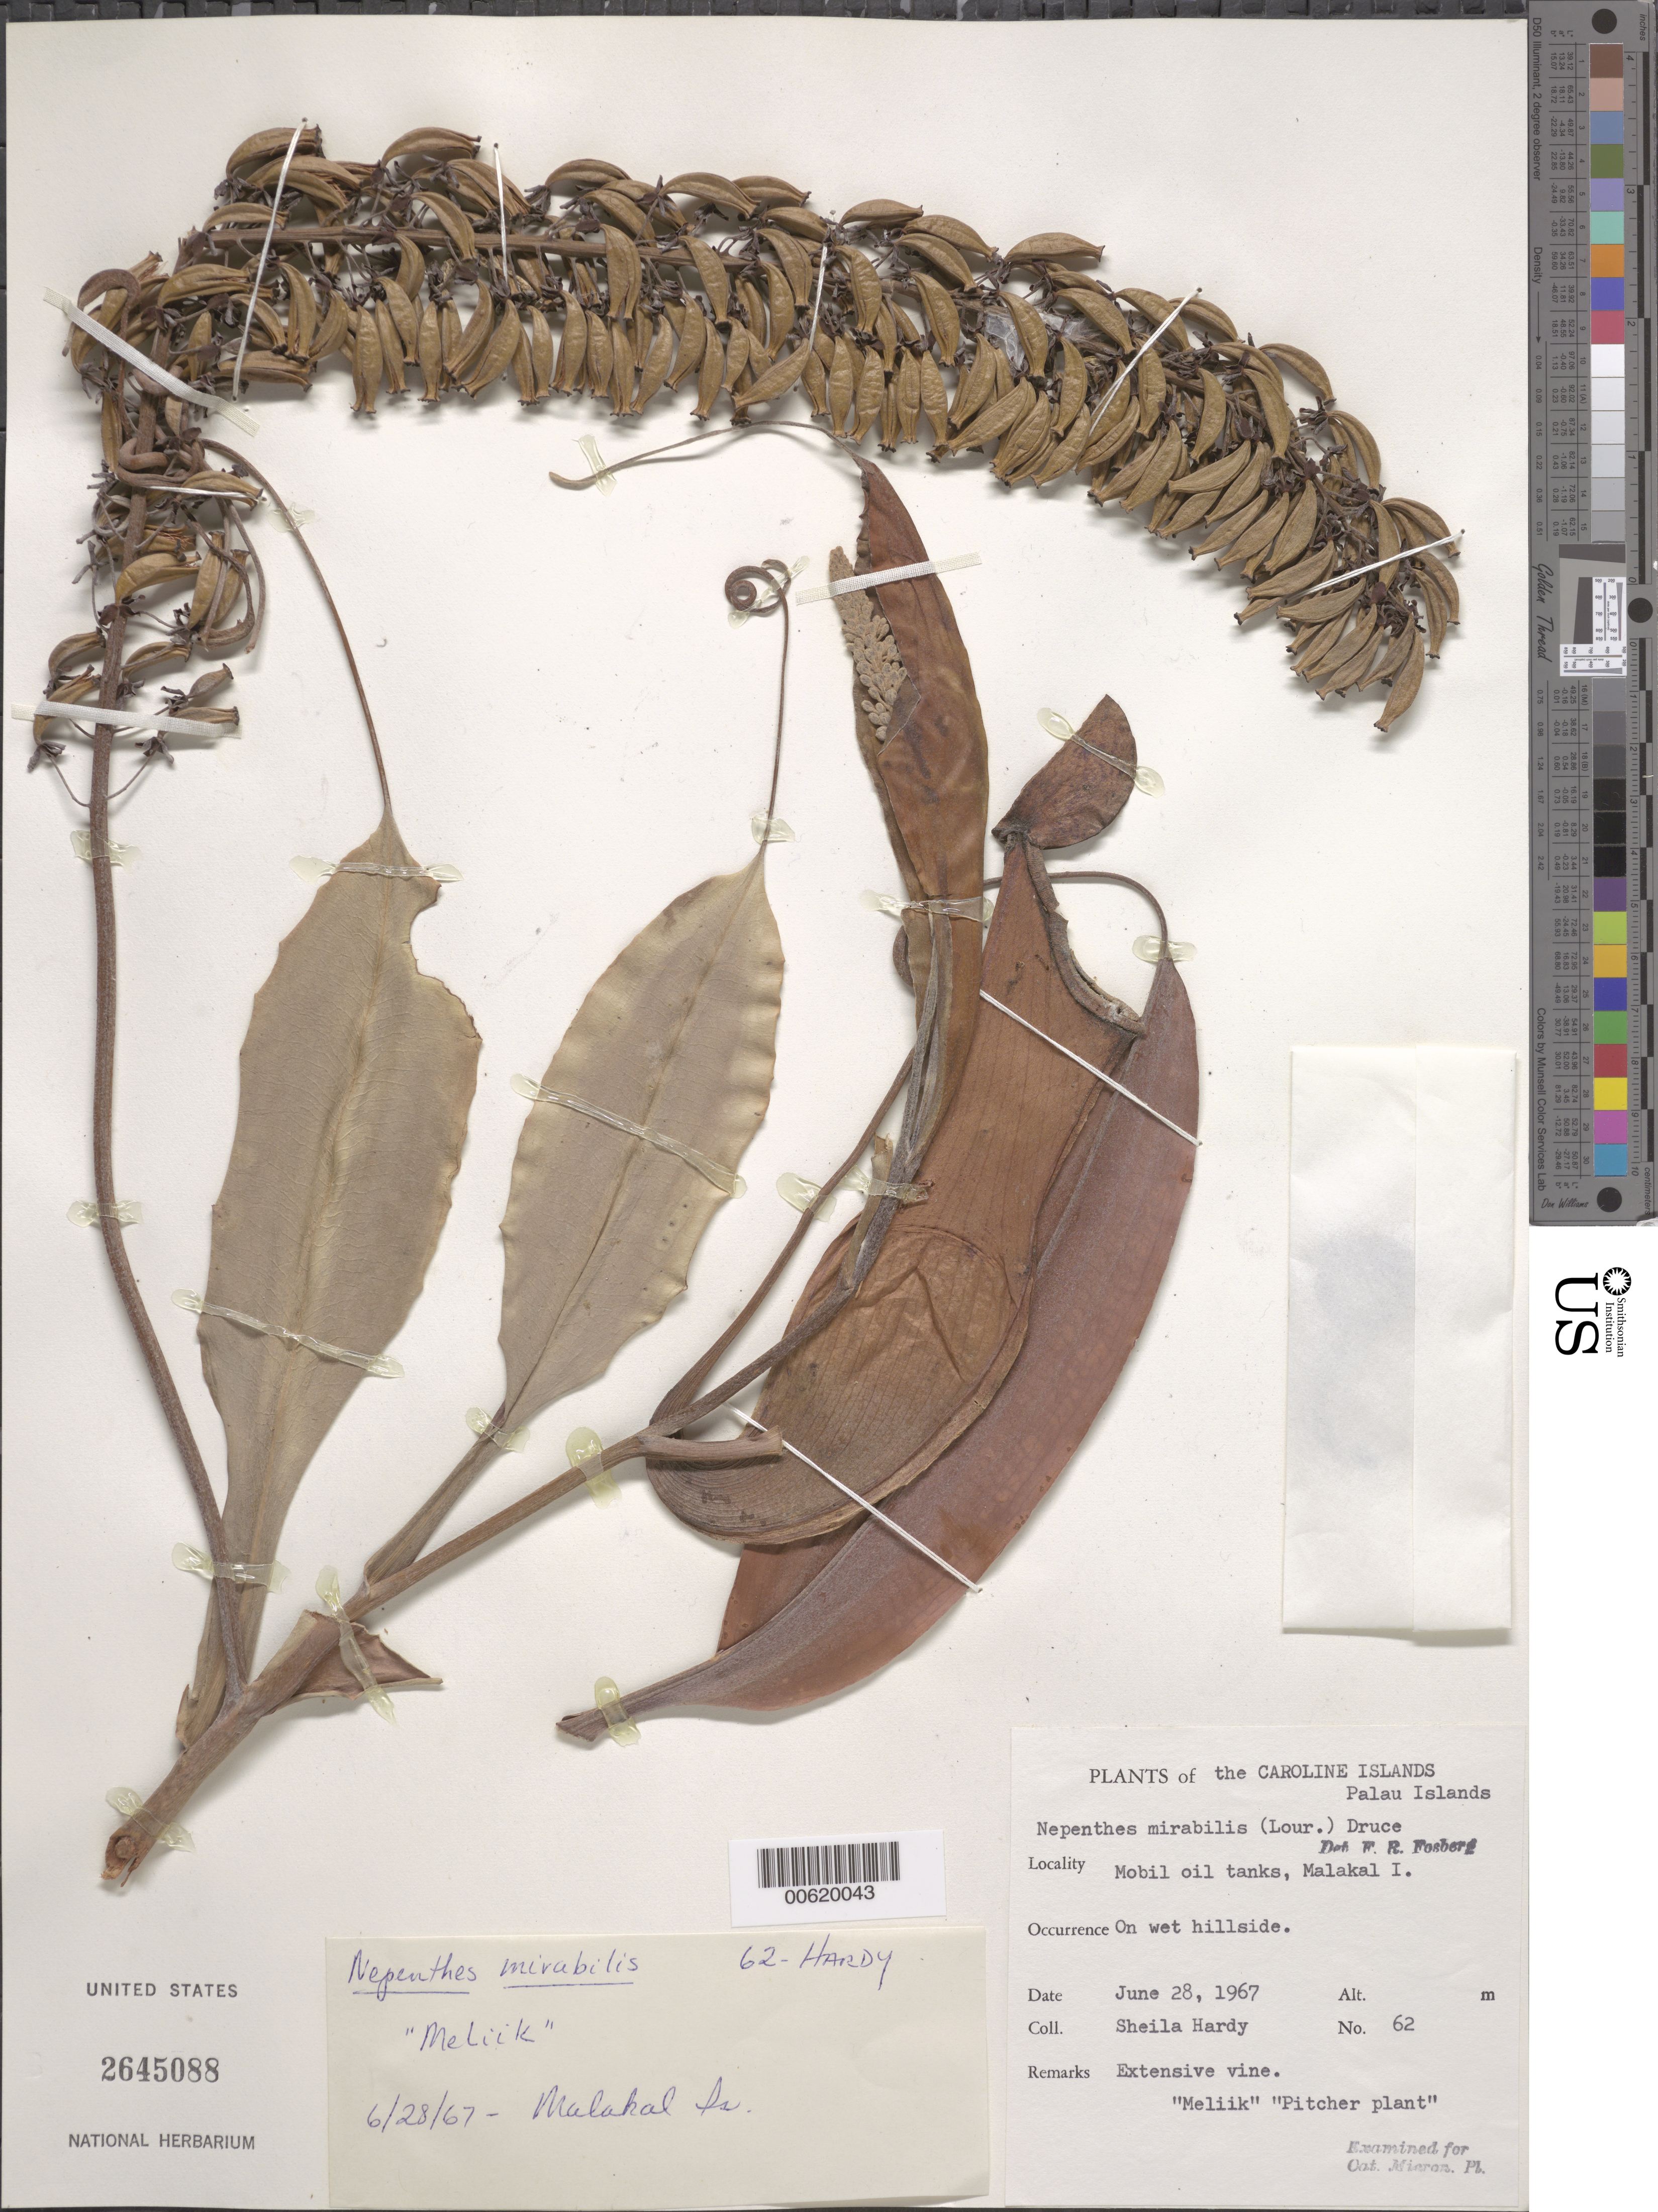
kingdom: Plantae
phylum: Tracheophyta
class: Magnoliopsida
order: Caryophyllales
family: Nepenthaceae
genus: Nepenthes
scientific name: Nepenthes mirabilis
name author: (Lour.) Druce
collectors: S. Hardy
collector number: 62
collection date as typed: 28 Jun 1967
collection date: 1967-06-28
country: Palau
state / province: Koror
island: Ngemelachel [Malakal]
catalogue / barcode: US 2645088